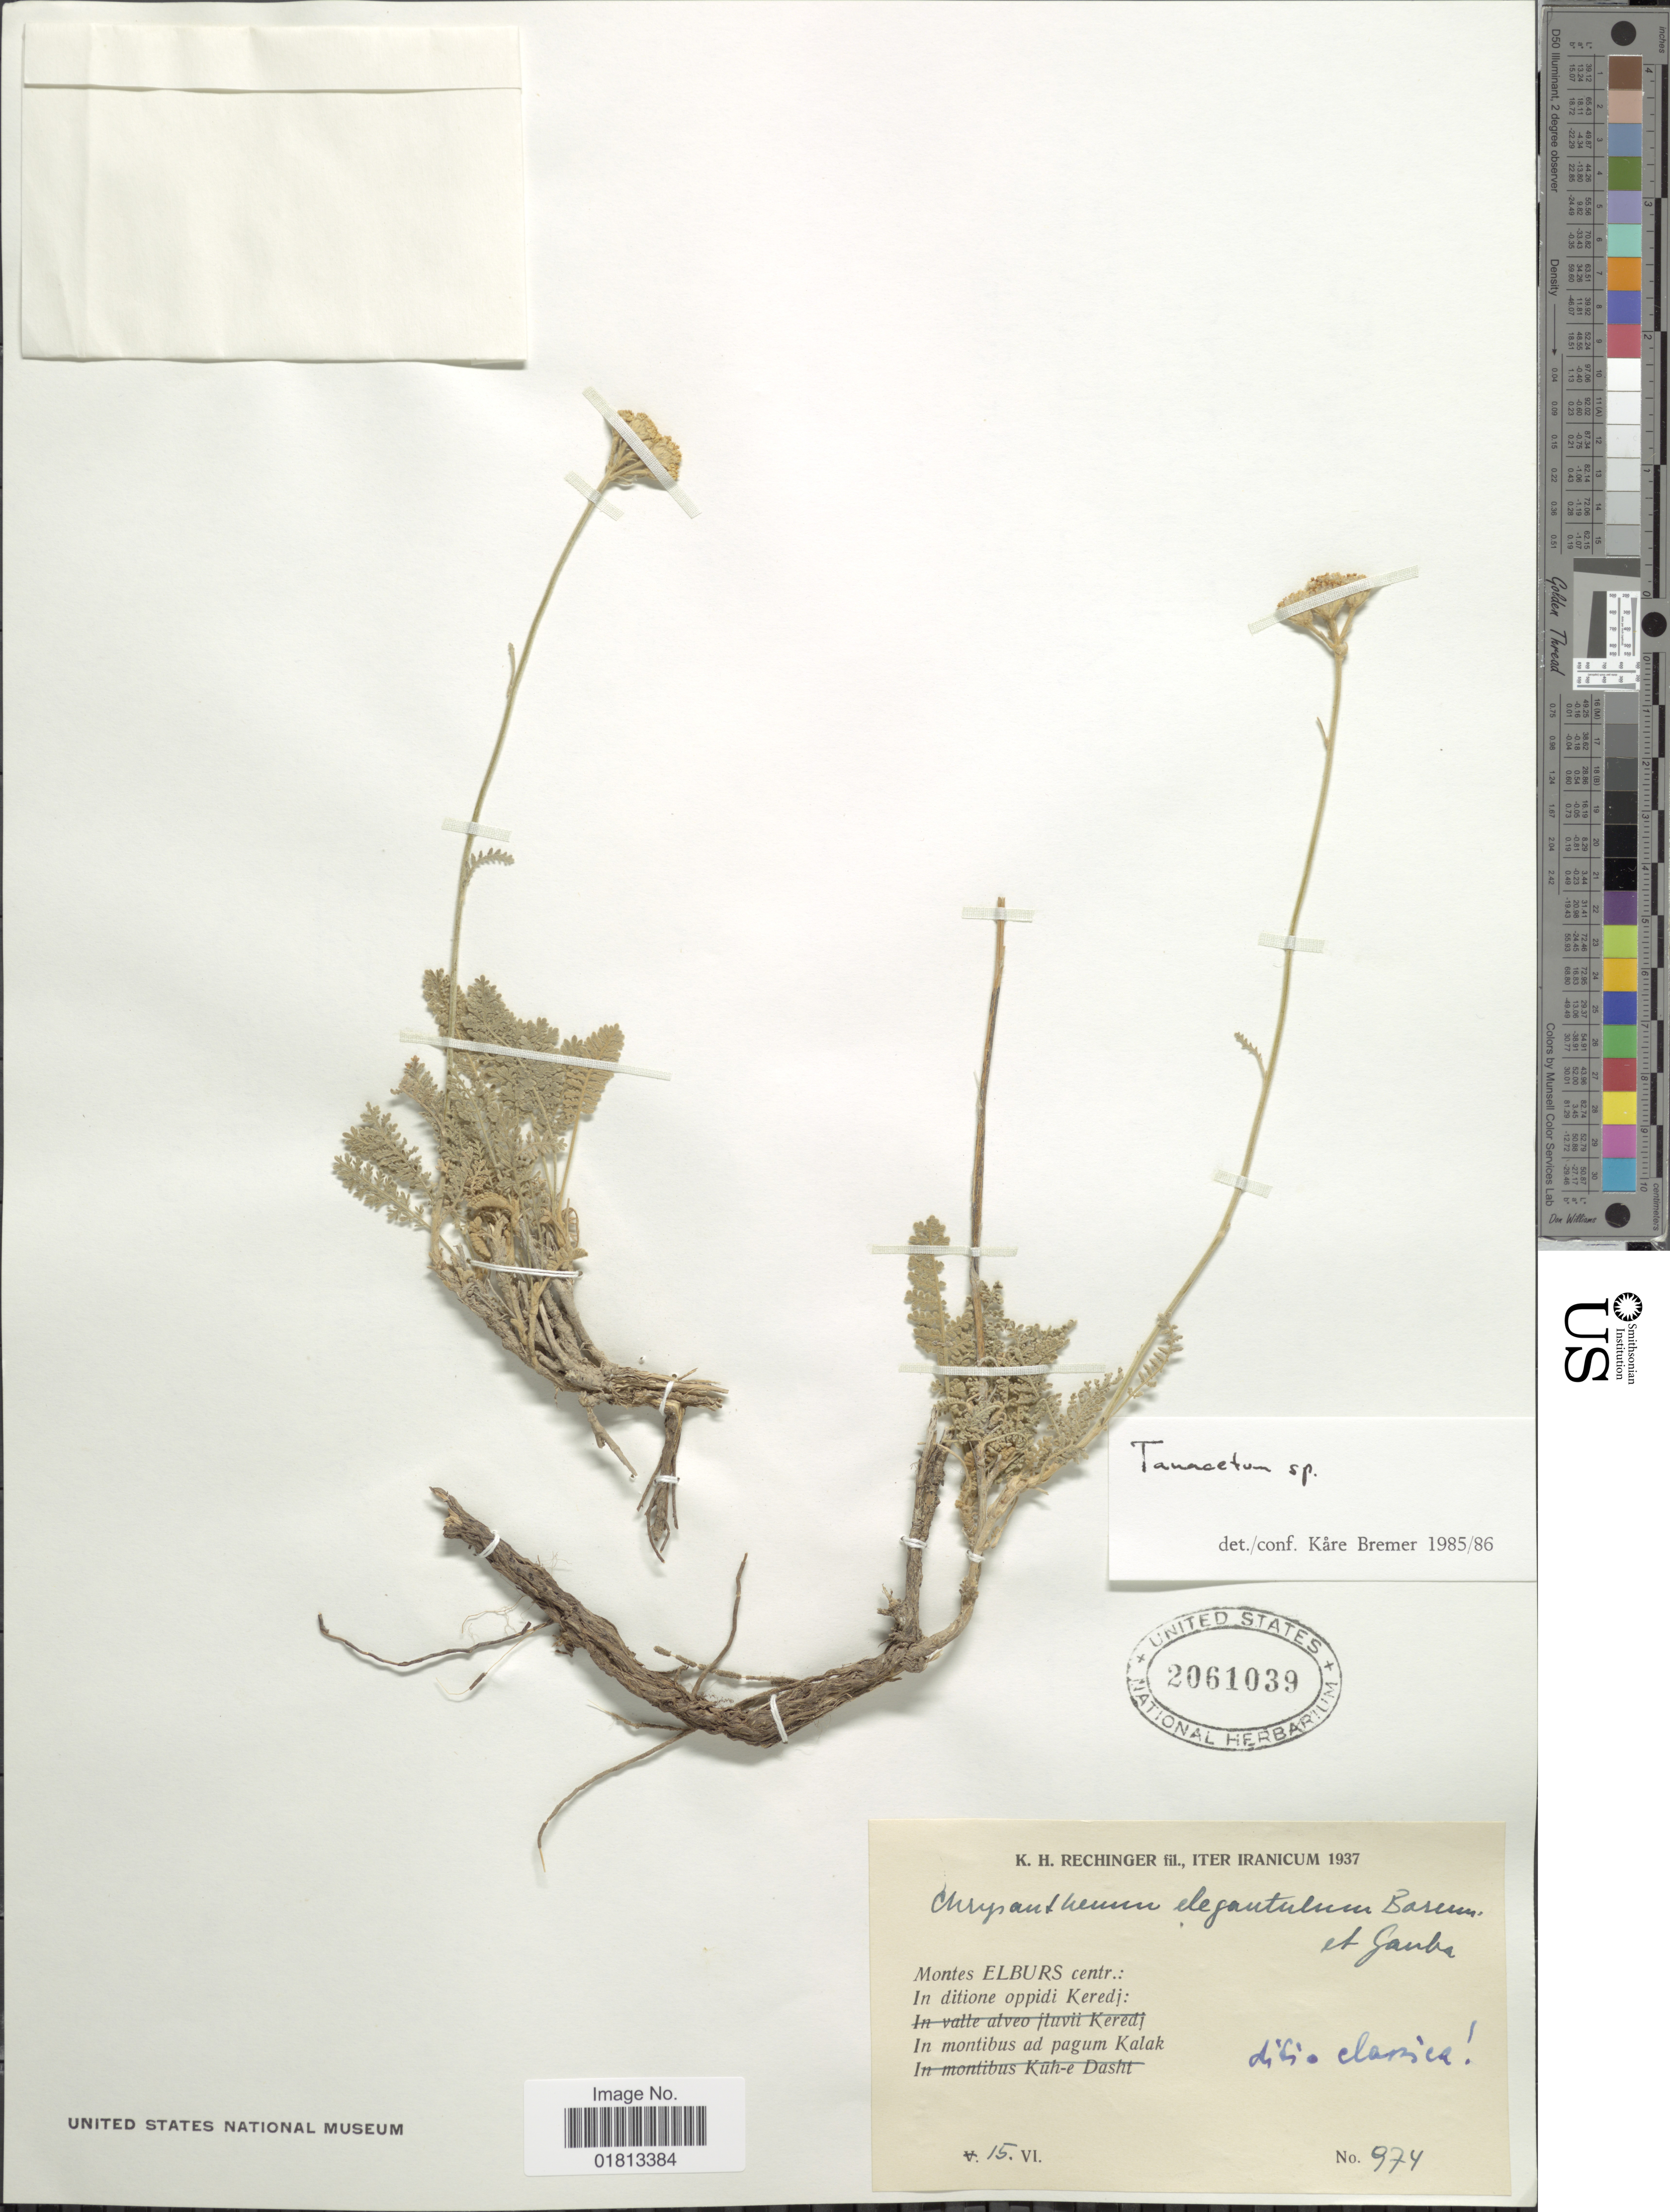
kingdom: Plantae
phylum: Tracheophyta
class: Magnoliopsida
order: Asterales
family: Asteraceae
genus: Tanacetum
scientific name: Tanacetum sp.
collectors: K. H. Rechinger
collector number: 974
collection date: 1937-06-15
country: Iran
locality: Iter Iranicum, Montes Elburs centr.: In ditione oppidi Keredj: In montibus ad pagum Kalak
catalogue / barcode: US 2061039